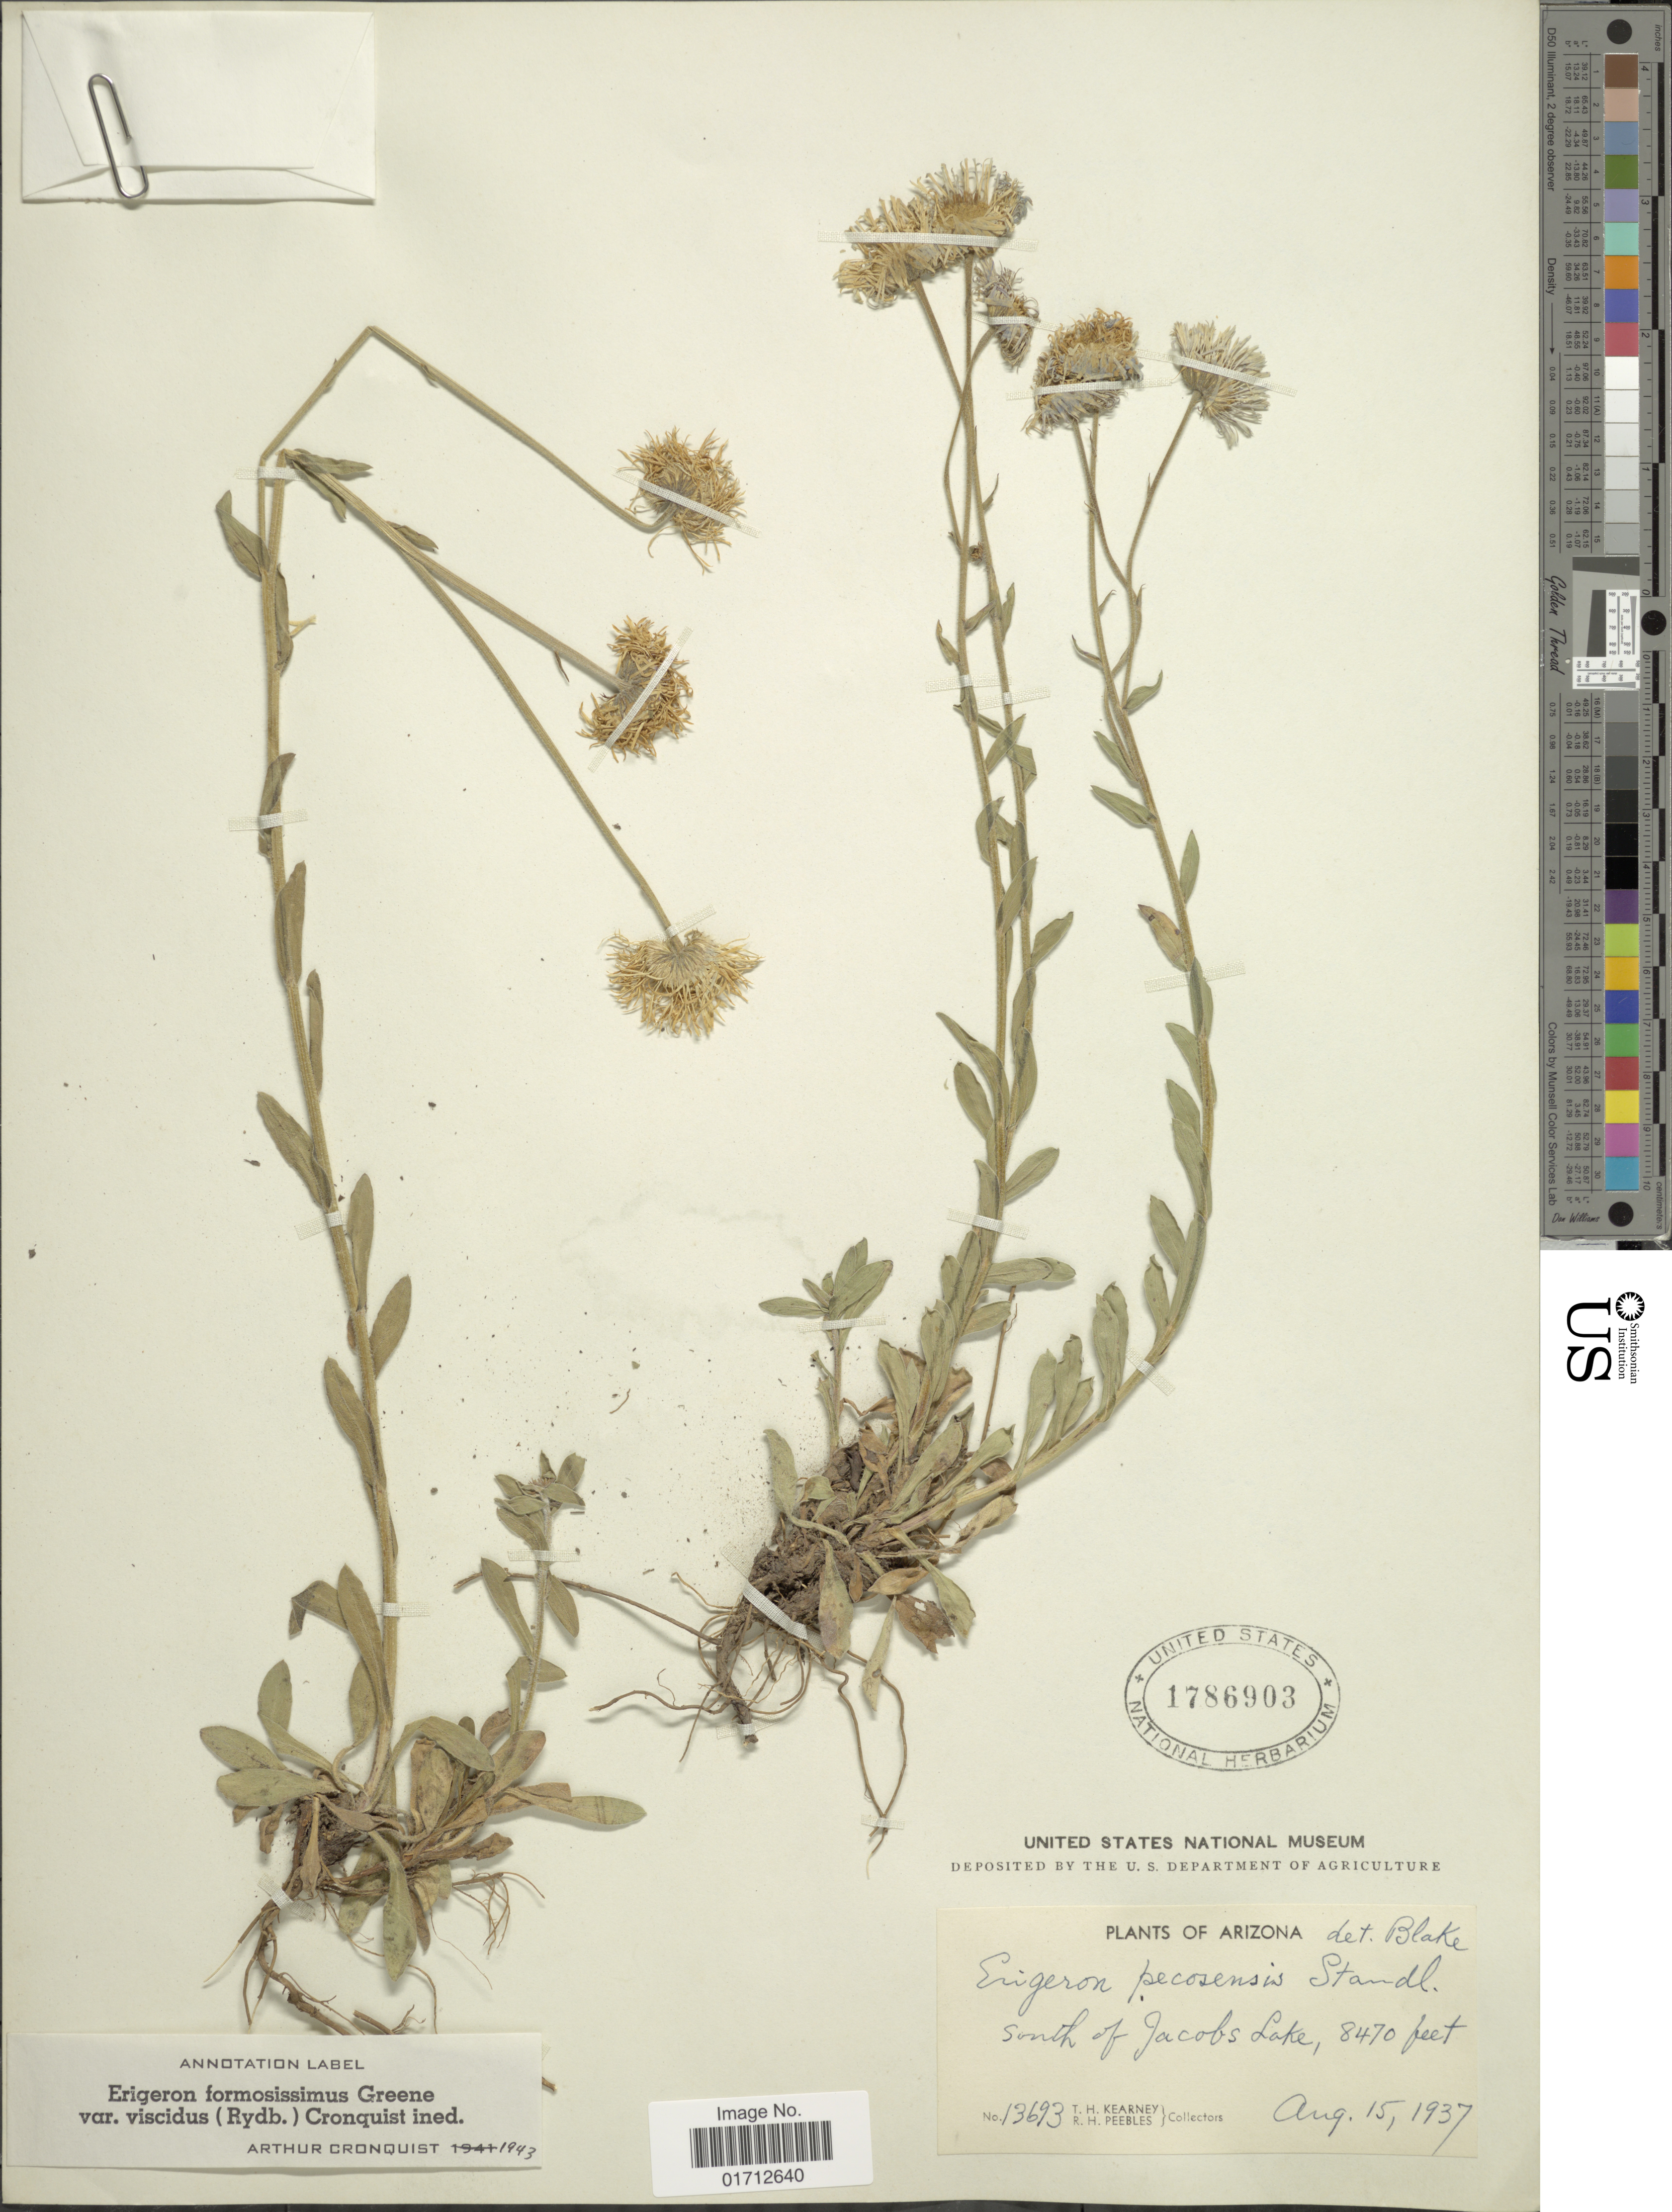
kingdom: Plantae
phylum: Tracheophyta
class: Magnoliopsida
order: Asterales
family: Asteraceae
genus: Erigeron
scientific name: Erigeron formosissimus var. viscidus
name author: (Rydb.) Cronq.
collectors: T. H. Kearney & R. H. Peebles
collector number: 13693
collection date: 1937-08-15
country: United States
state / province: Arizona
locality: South of Jacobs Lake.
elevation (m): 2582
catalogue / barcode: US 1786903